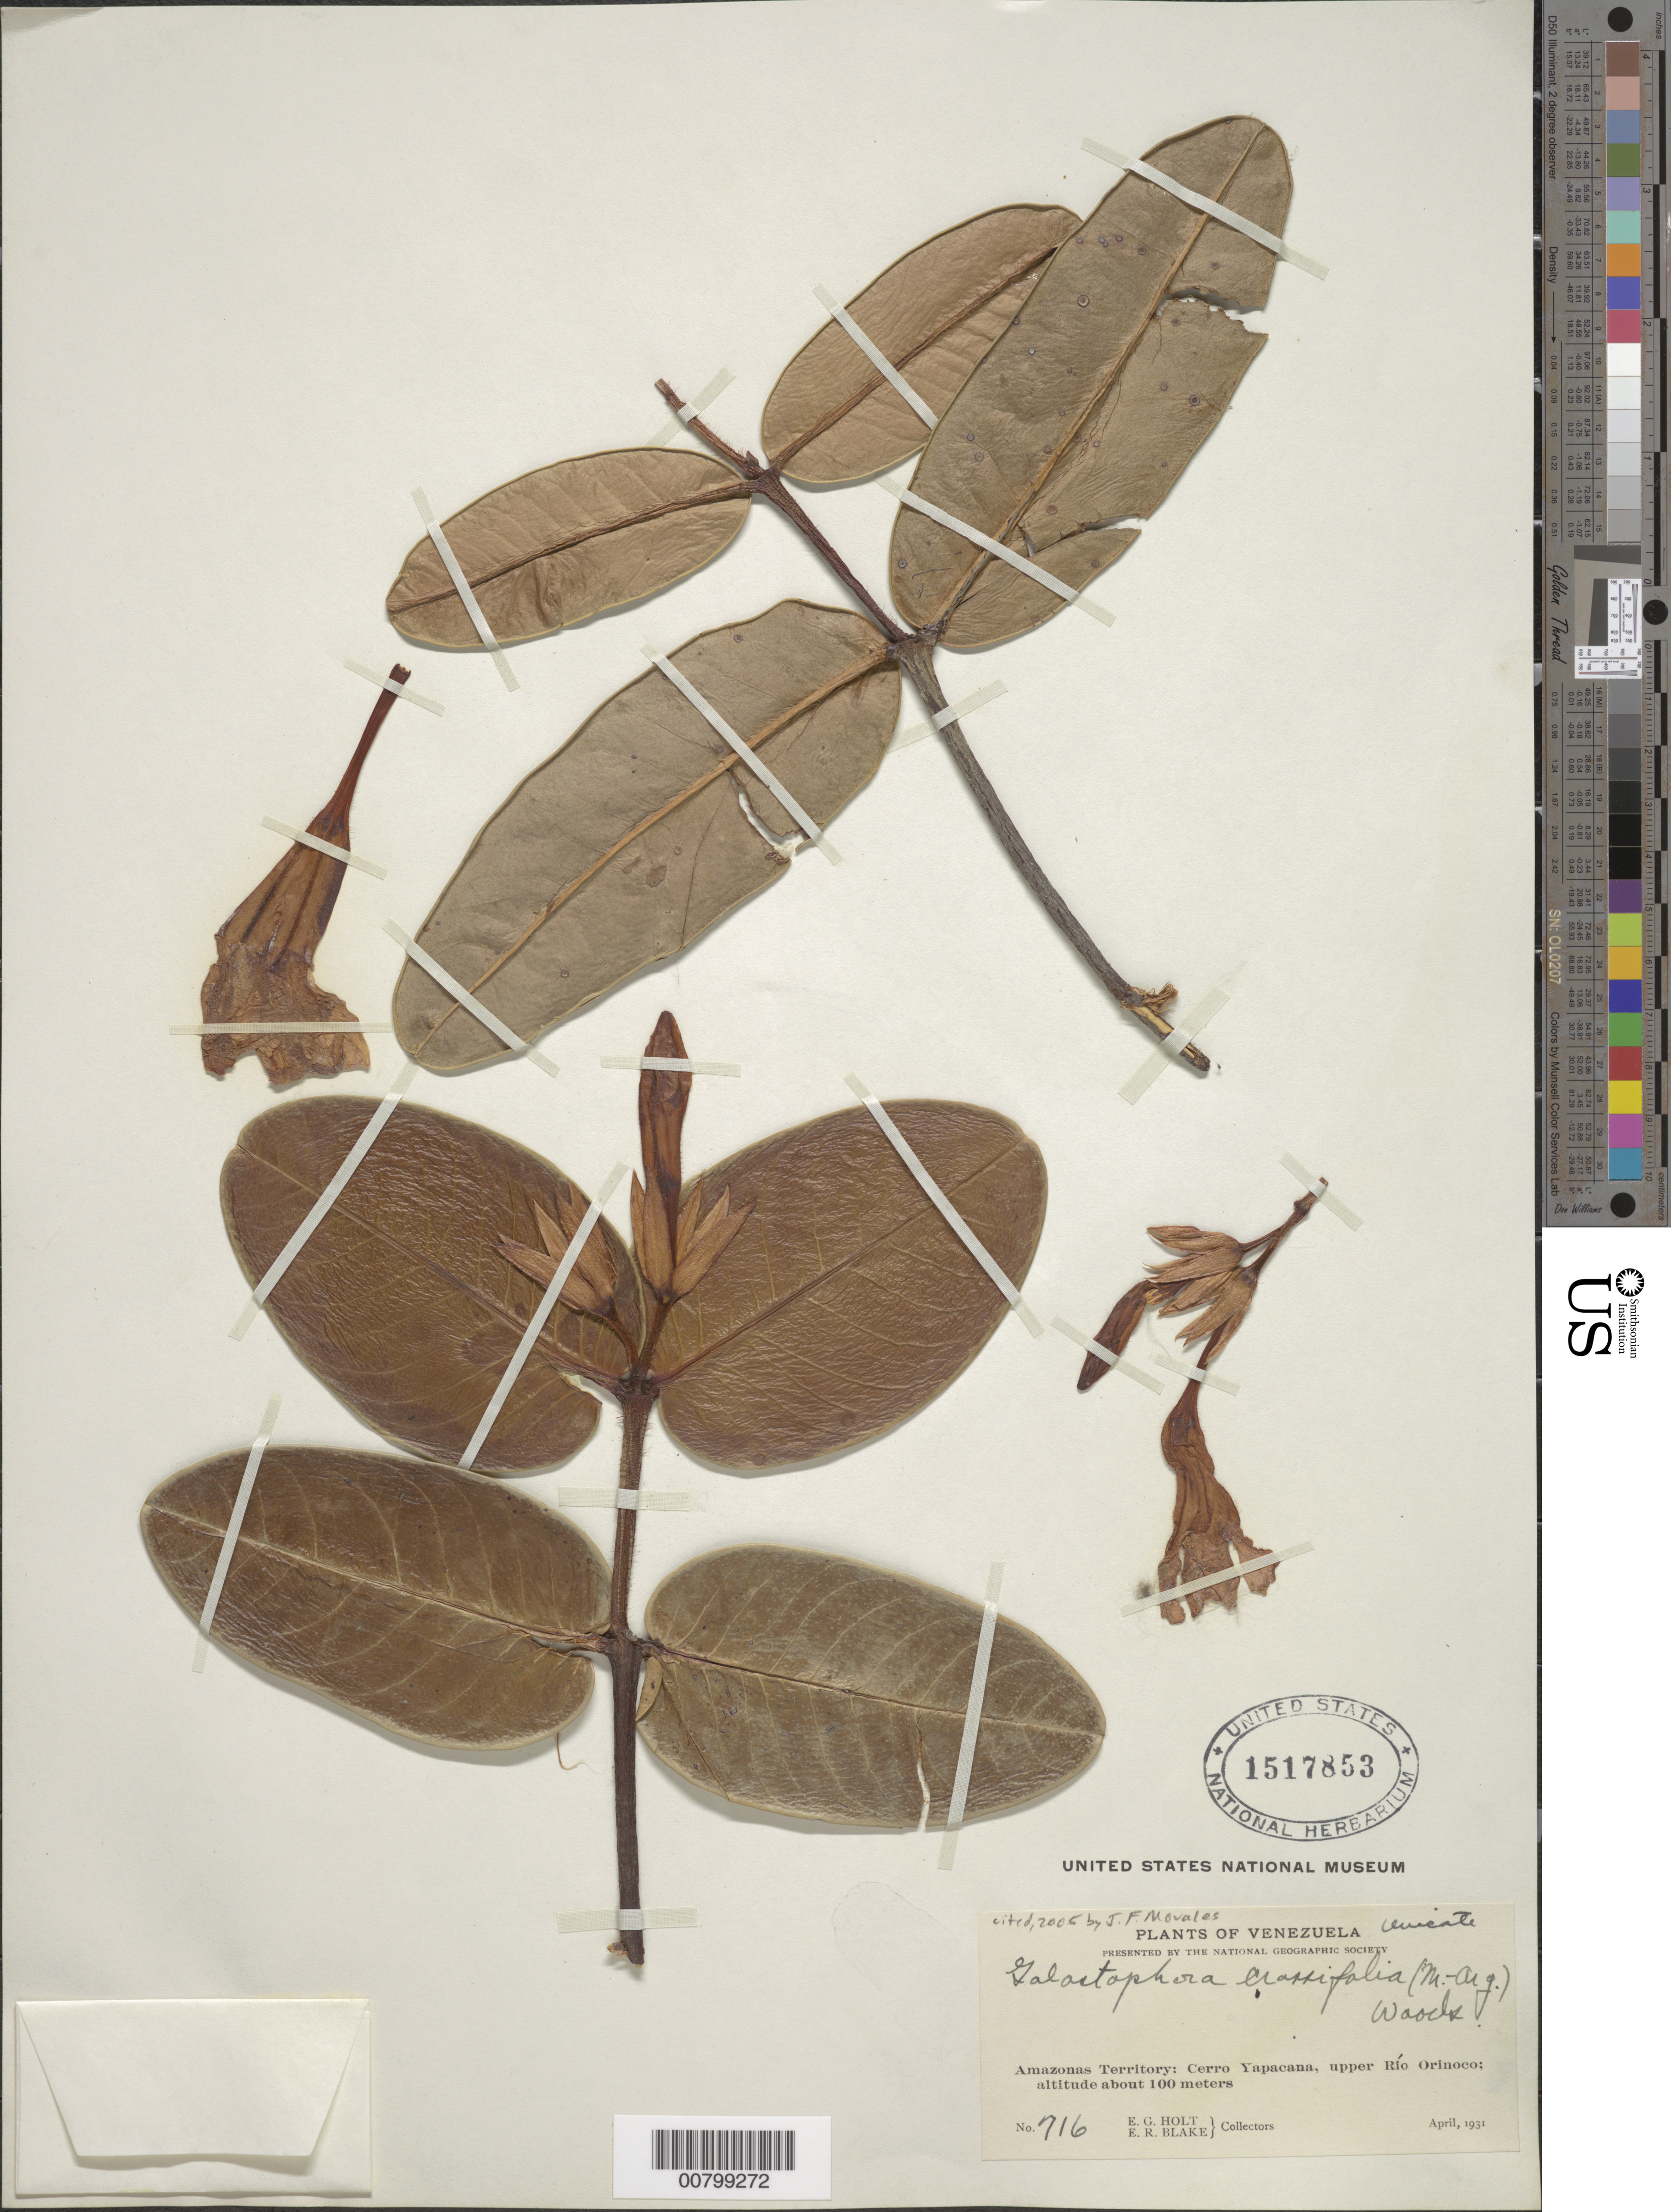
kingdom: Plantae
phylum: Tracheophyta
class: Magnoliopsida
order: Gentianales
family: Apocynaceae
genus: Galactophora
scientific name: Galactophora crassifolia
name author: (Müll. Arg.) Woodson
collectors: E. Holt & E. R. Blake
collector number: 716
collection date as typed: Apr-31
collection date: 1931-04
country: Venezuela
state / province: Amazonas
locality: Cerro Yapacána, upper Río Orinoco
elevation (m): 100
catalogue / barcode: US 1517853